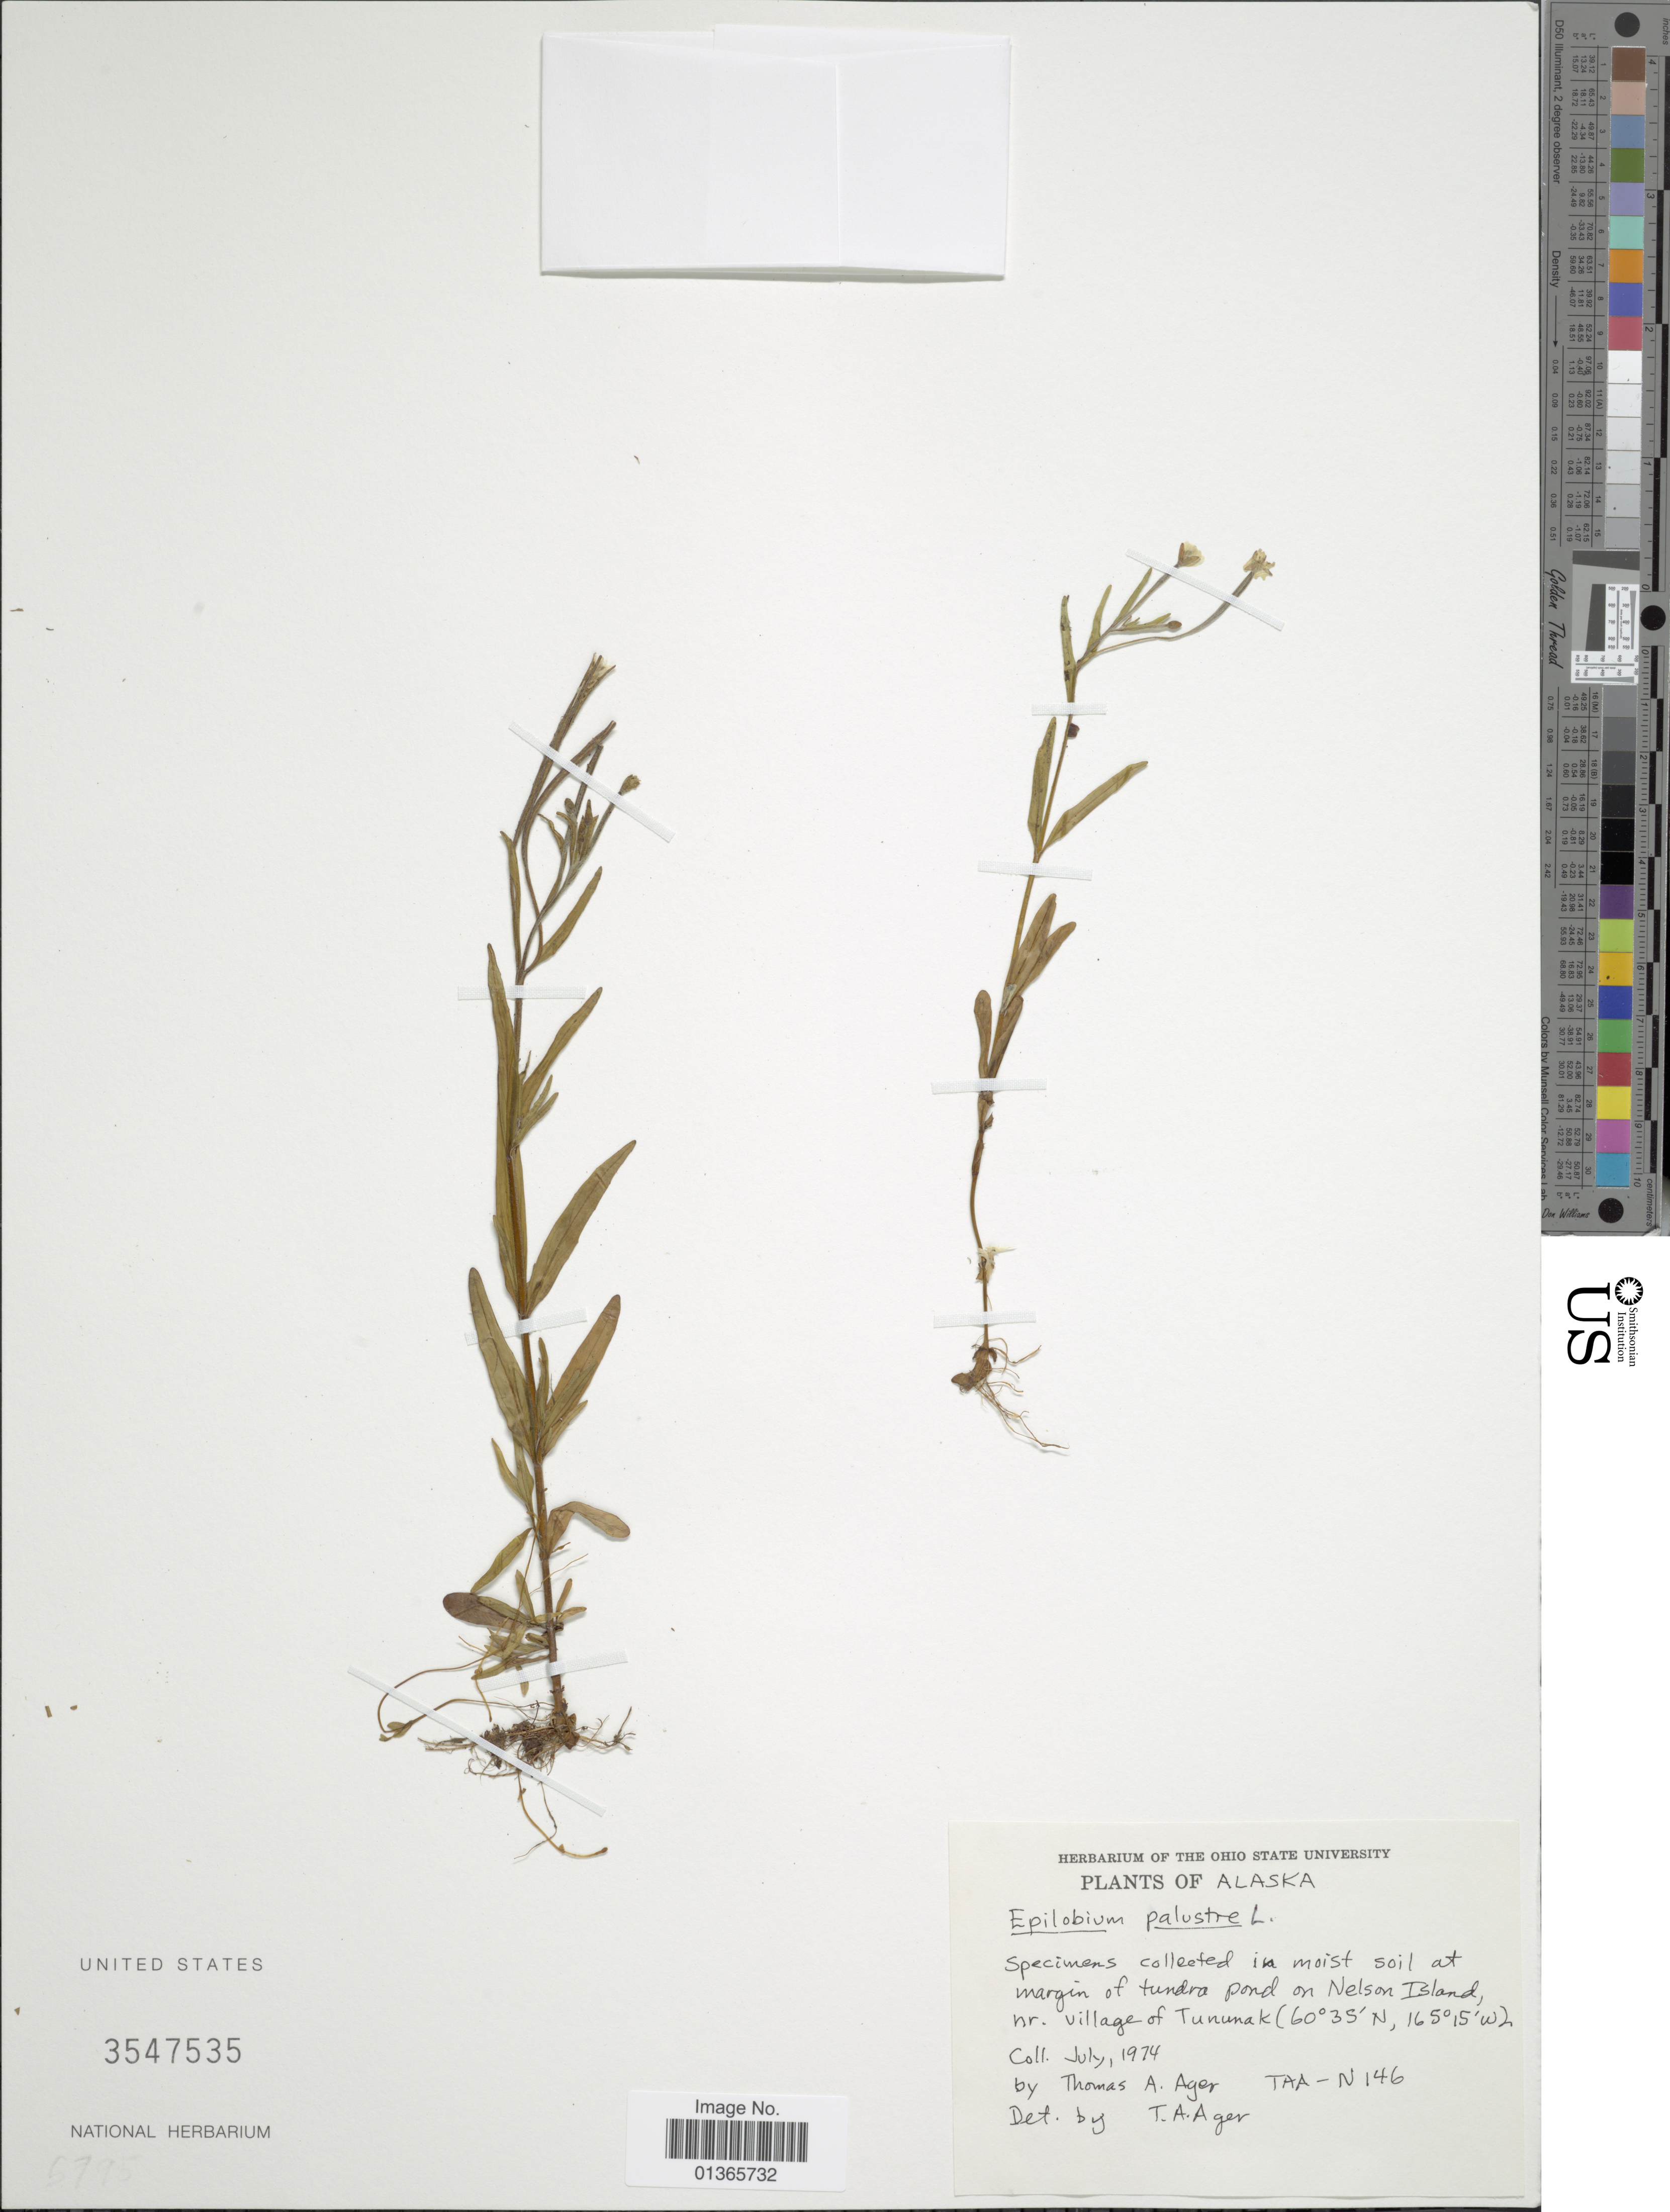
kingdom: Plantae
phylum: Tracheophyta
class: Magnoliopsida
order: Myrtales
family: Onagraceae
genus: Epilobium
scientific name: Epilobium palustre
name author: L.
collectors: T. A. Ager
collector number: TAA-N146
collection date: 1974-07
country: United States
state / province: Alaska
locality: Specimens collected in moist soil at margin of tundra pond on Nelson Island, nr. village of Tununak.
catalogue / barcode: US 3547535